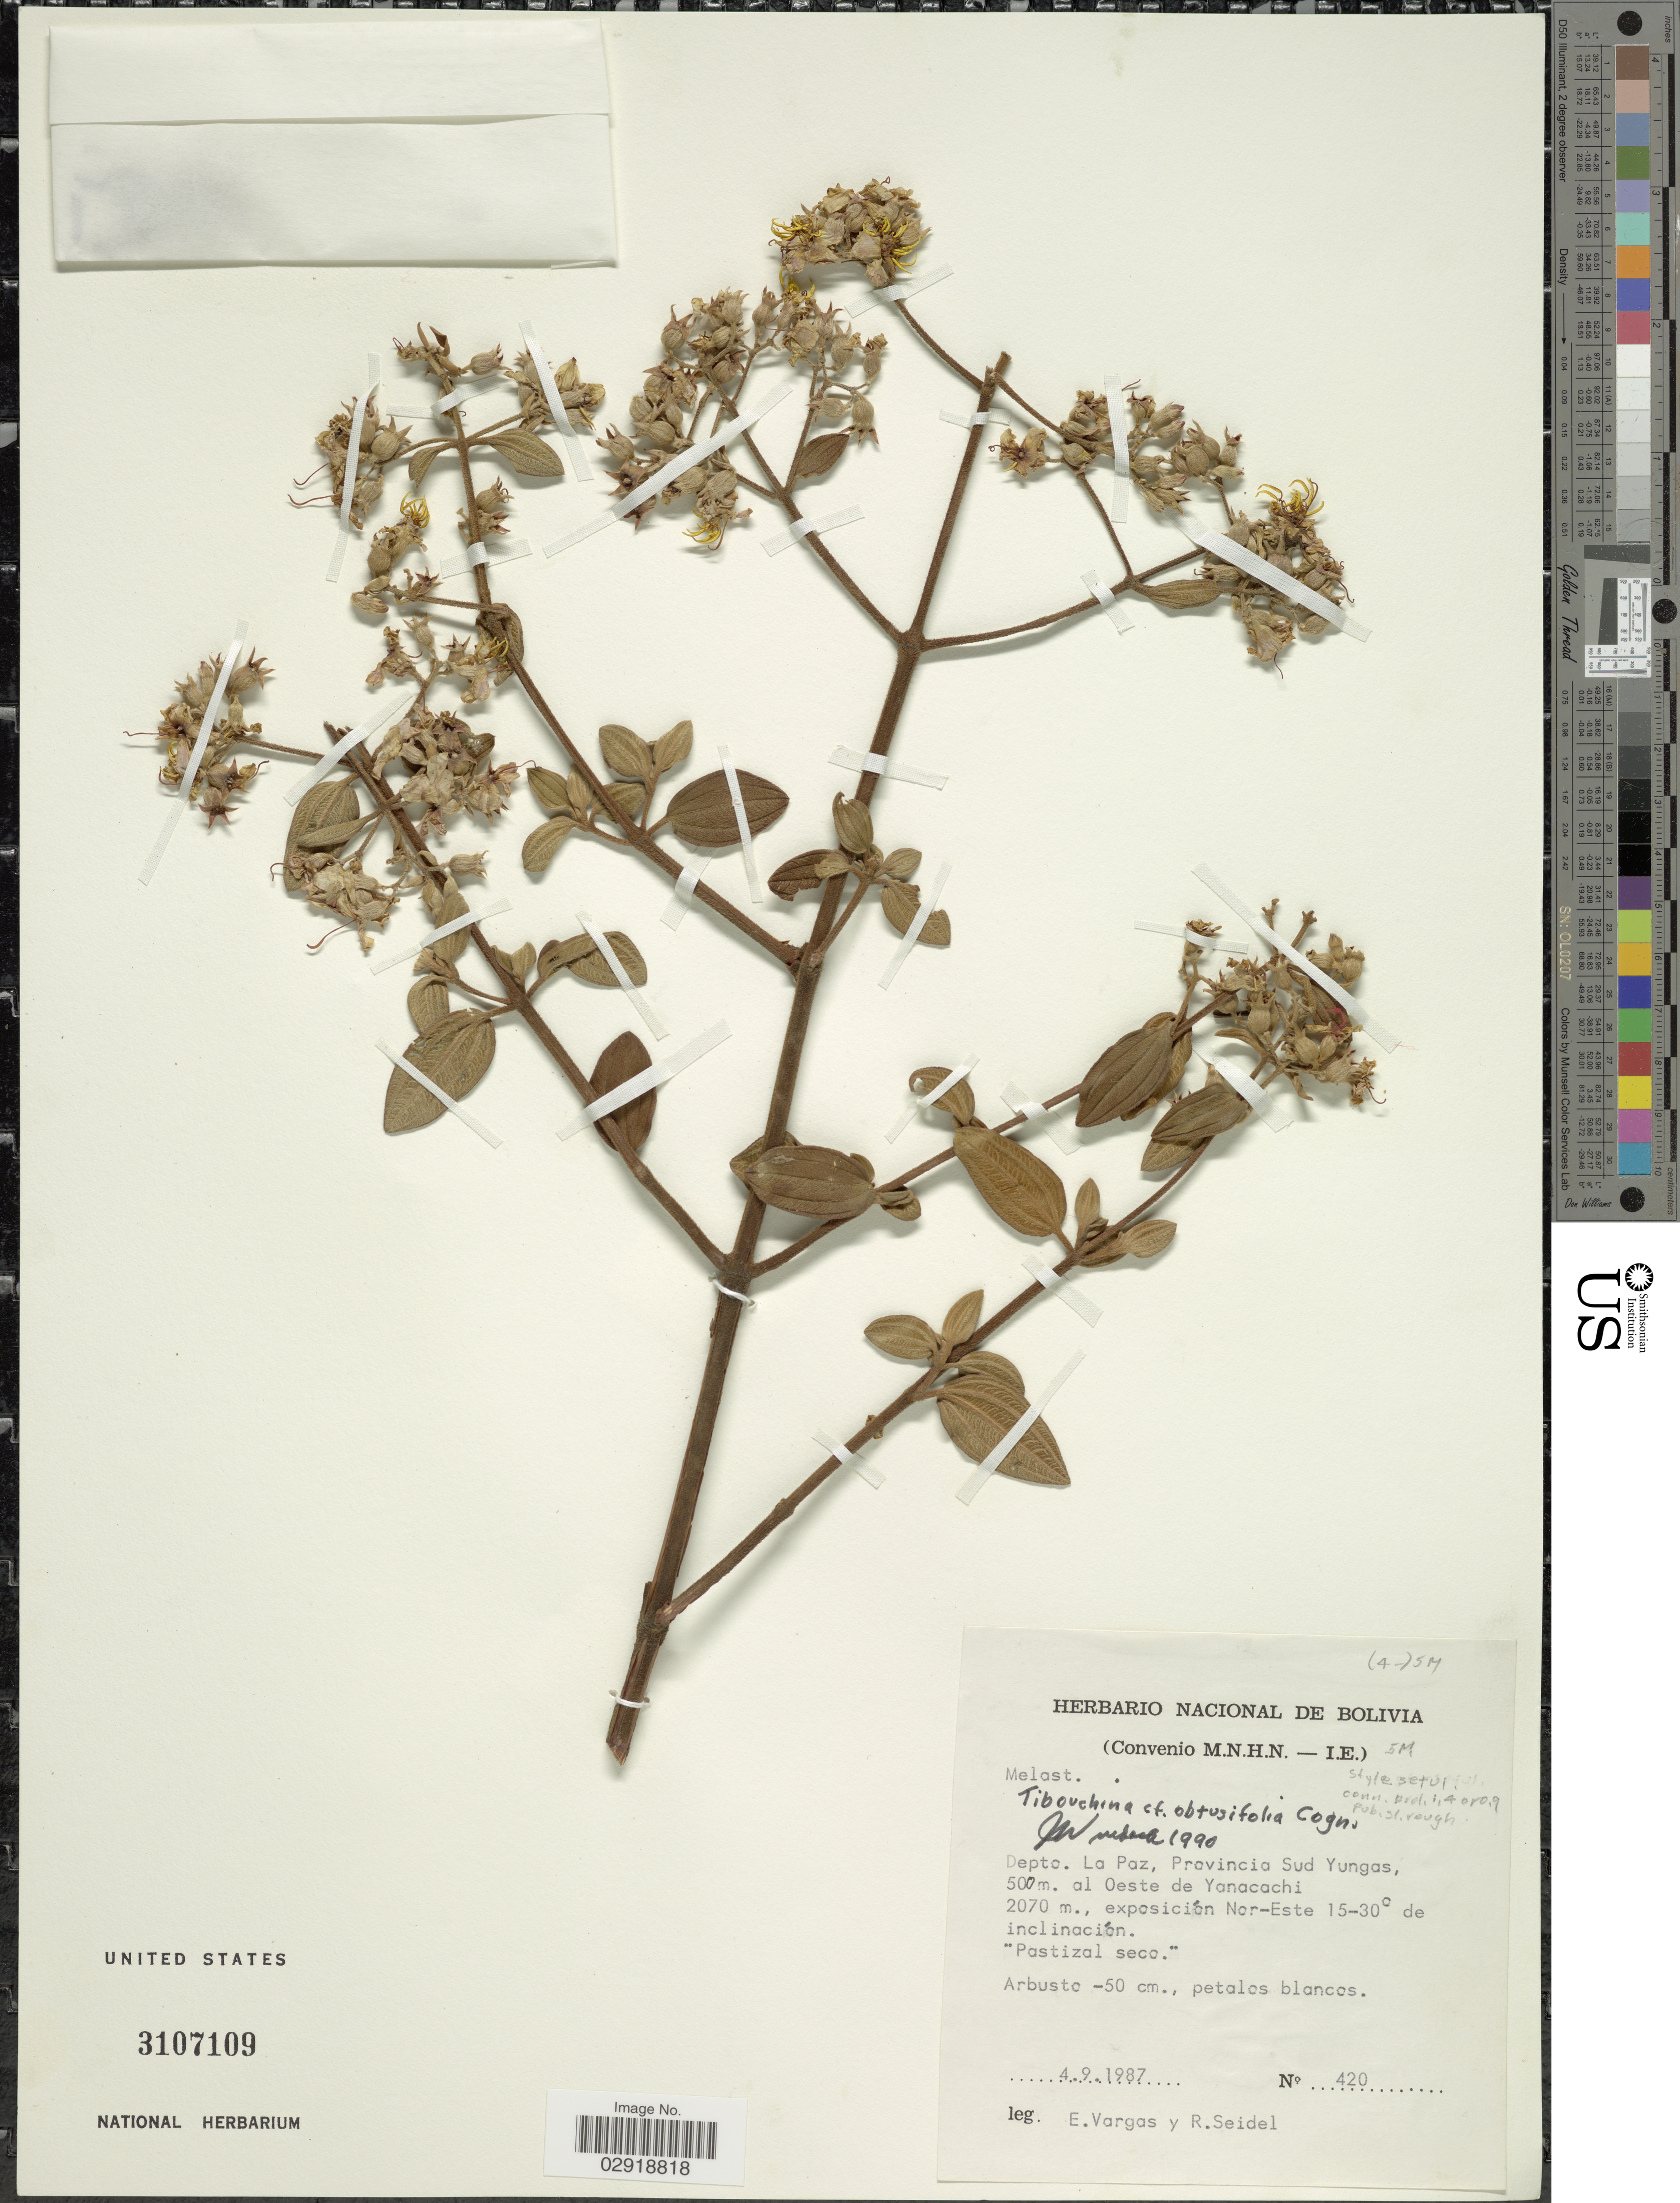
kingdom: Plantae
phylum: Tracheophyta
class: Magnoliopsida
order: Myrtales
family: Melastomataceae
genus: Chaetogastra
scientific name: Chaetogastra obtusifolia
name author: (Cogn.) P.J.F. Guim. & Michelang.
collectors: E. Vargas & R. Seidel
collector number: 420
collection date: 1987-09-04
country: Bolivia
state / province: La Paz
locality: Depto. La Paz, Provincia Sud Yungas, al Oeste de Yanacachi.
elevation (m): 500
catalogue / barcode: US 3107109